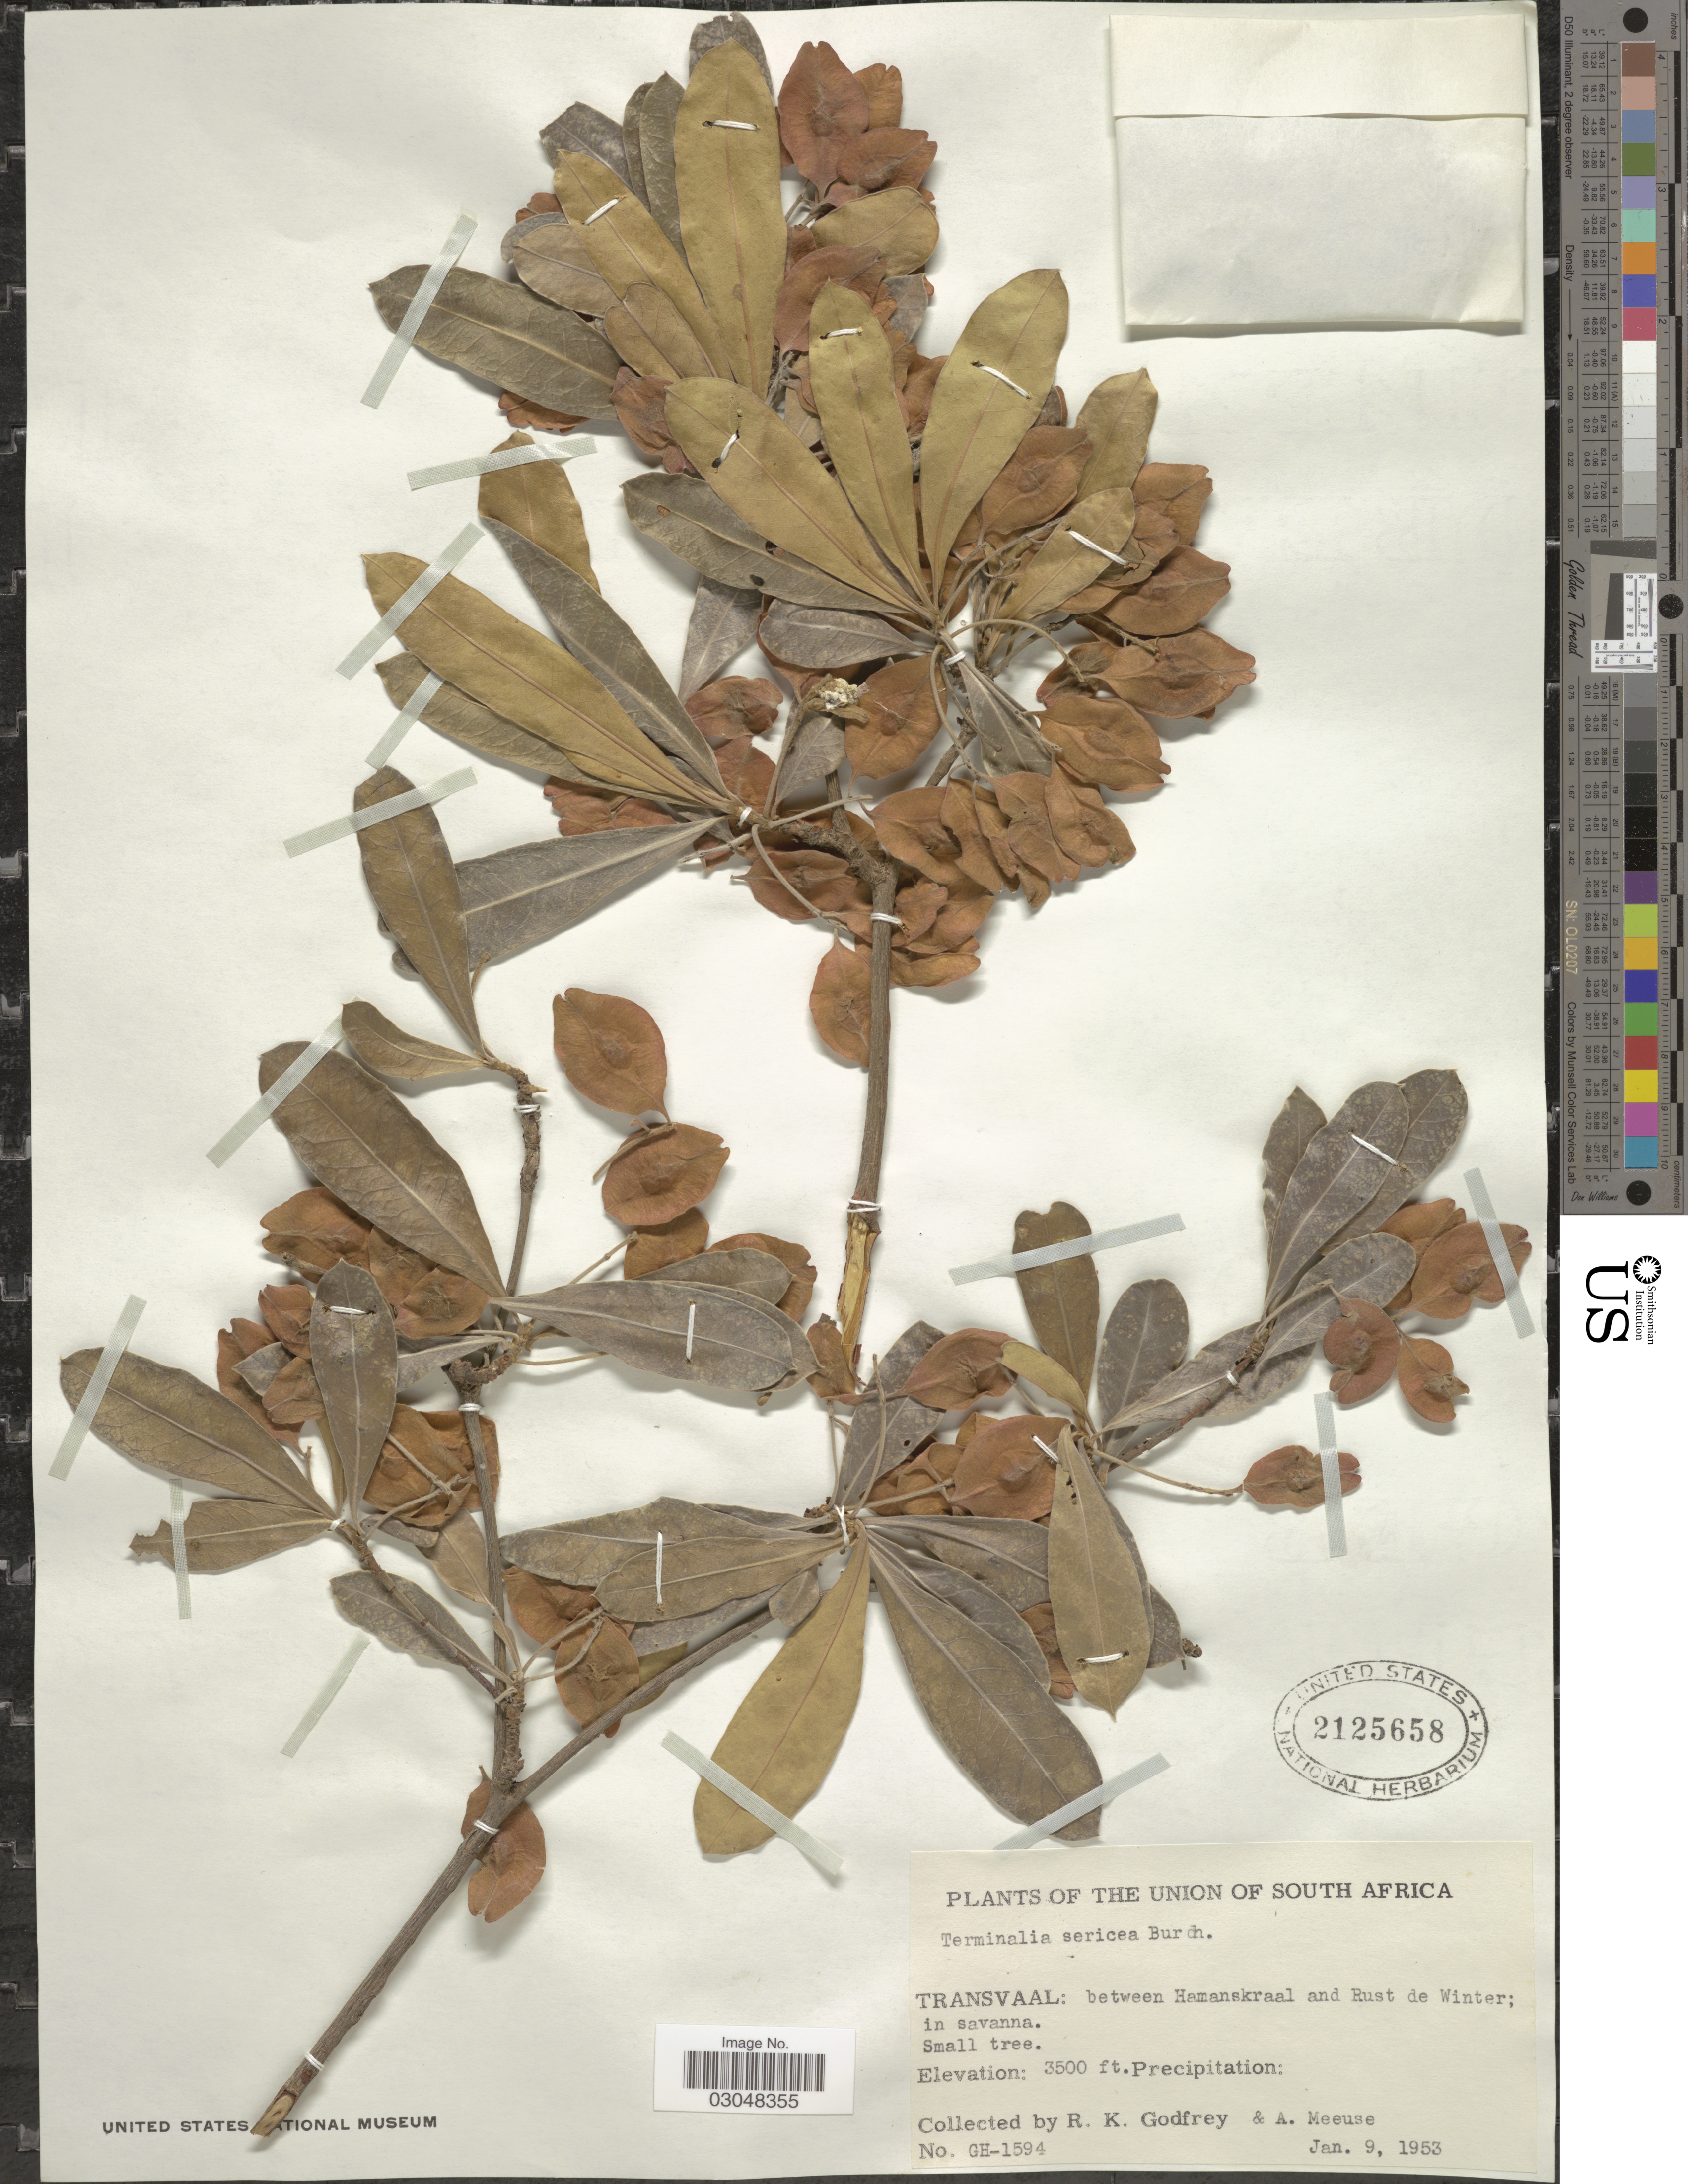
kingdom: Plantae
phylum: Tracheophyta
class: Magnoliopsida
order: Myrtales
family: Combretaceae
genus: Terminalia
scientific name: Terminalia sericea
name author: D.G. Burch ex DC.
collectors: R. K. Godfrey & A. D. J. Meeuse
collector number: GH-1594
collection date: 1953-01-09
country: South Africa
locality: The Union of South Africa. Transvaal: between Hamanskraal and Rust de Winter.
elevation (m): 1067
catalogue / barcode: US 2125658